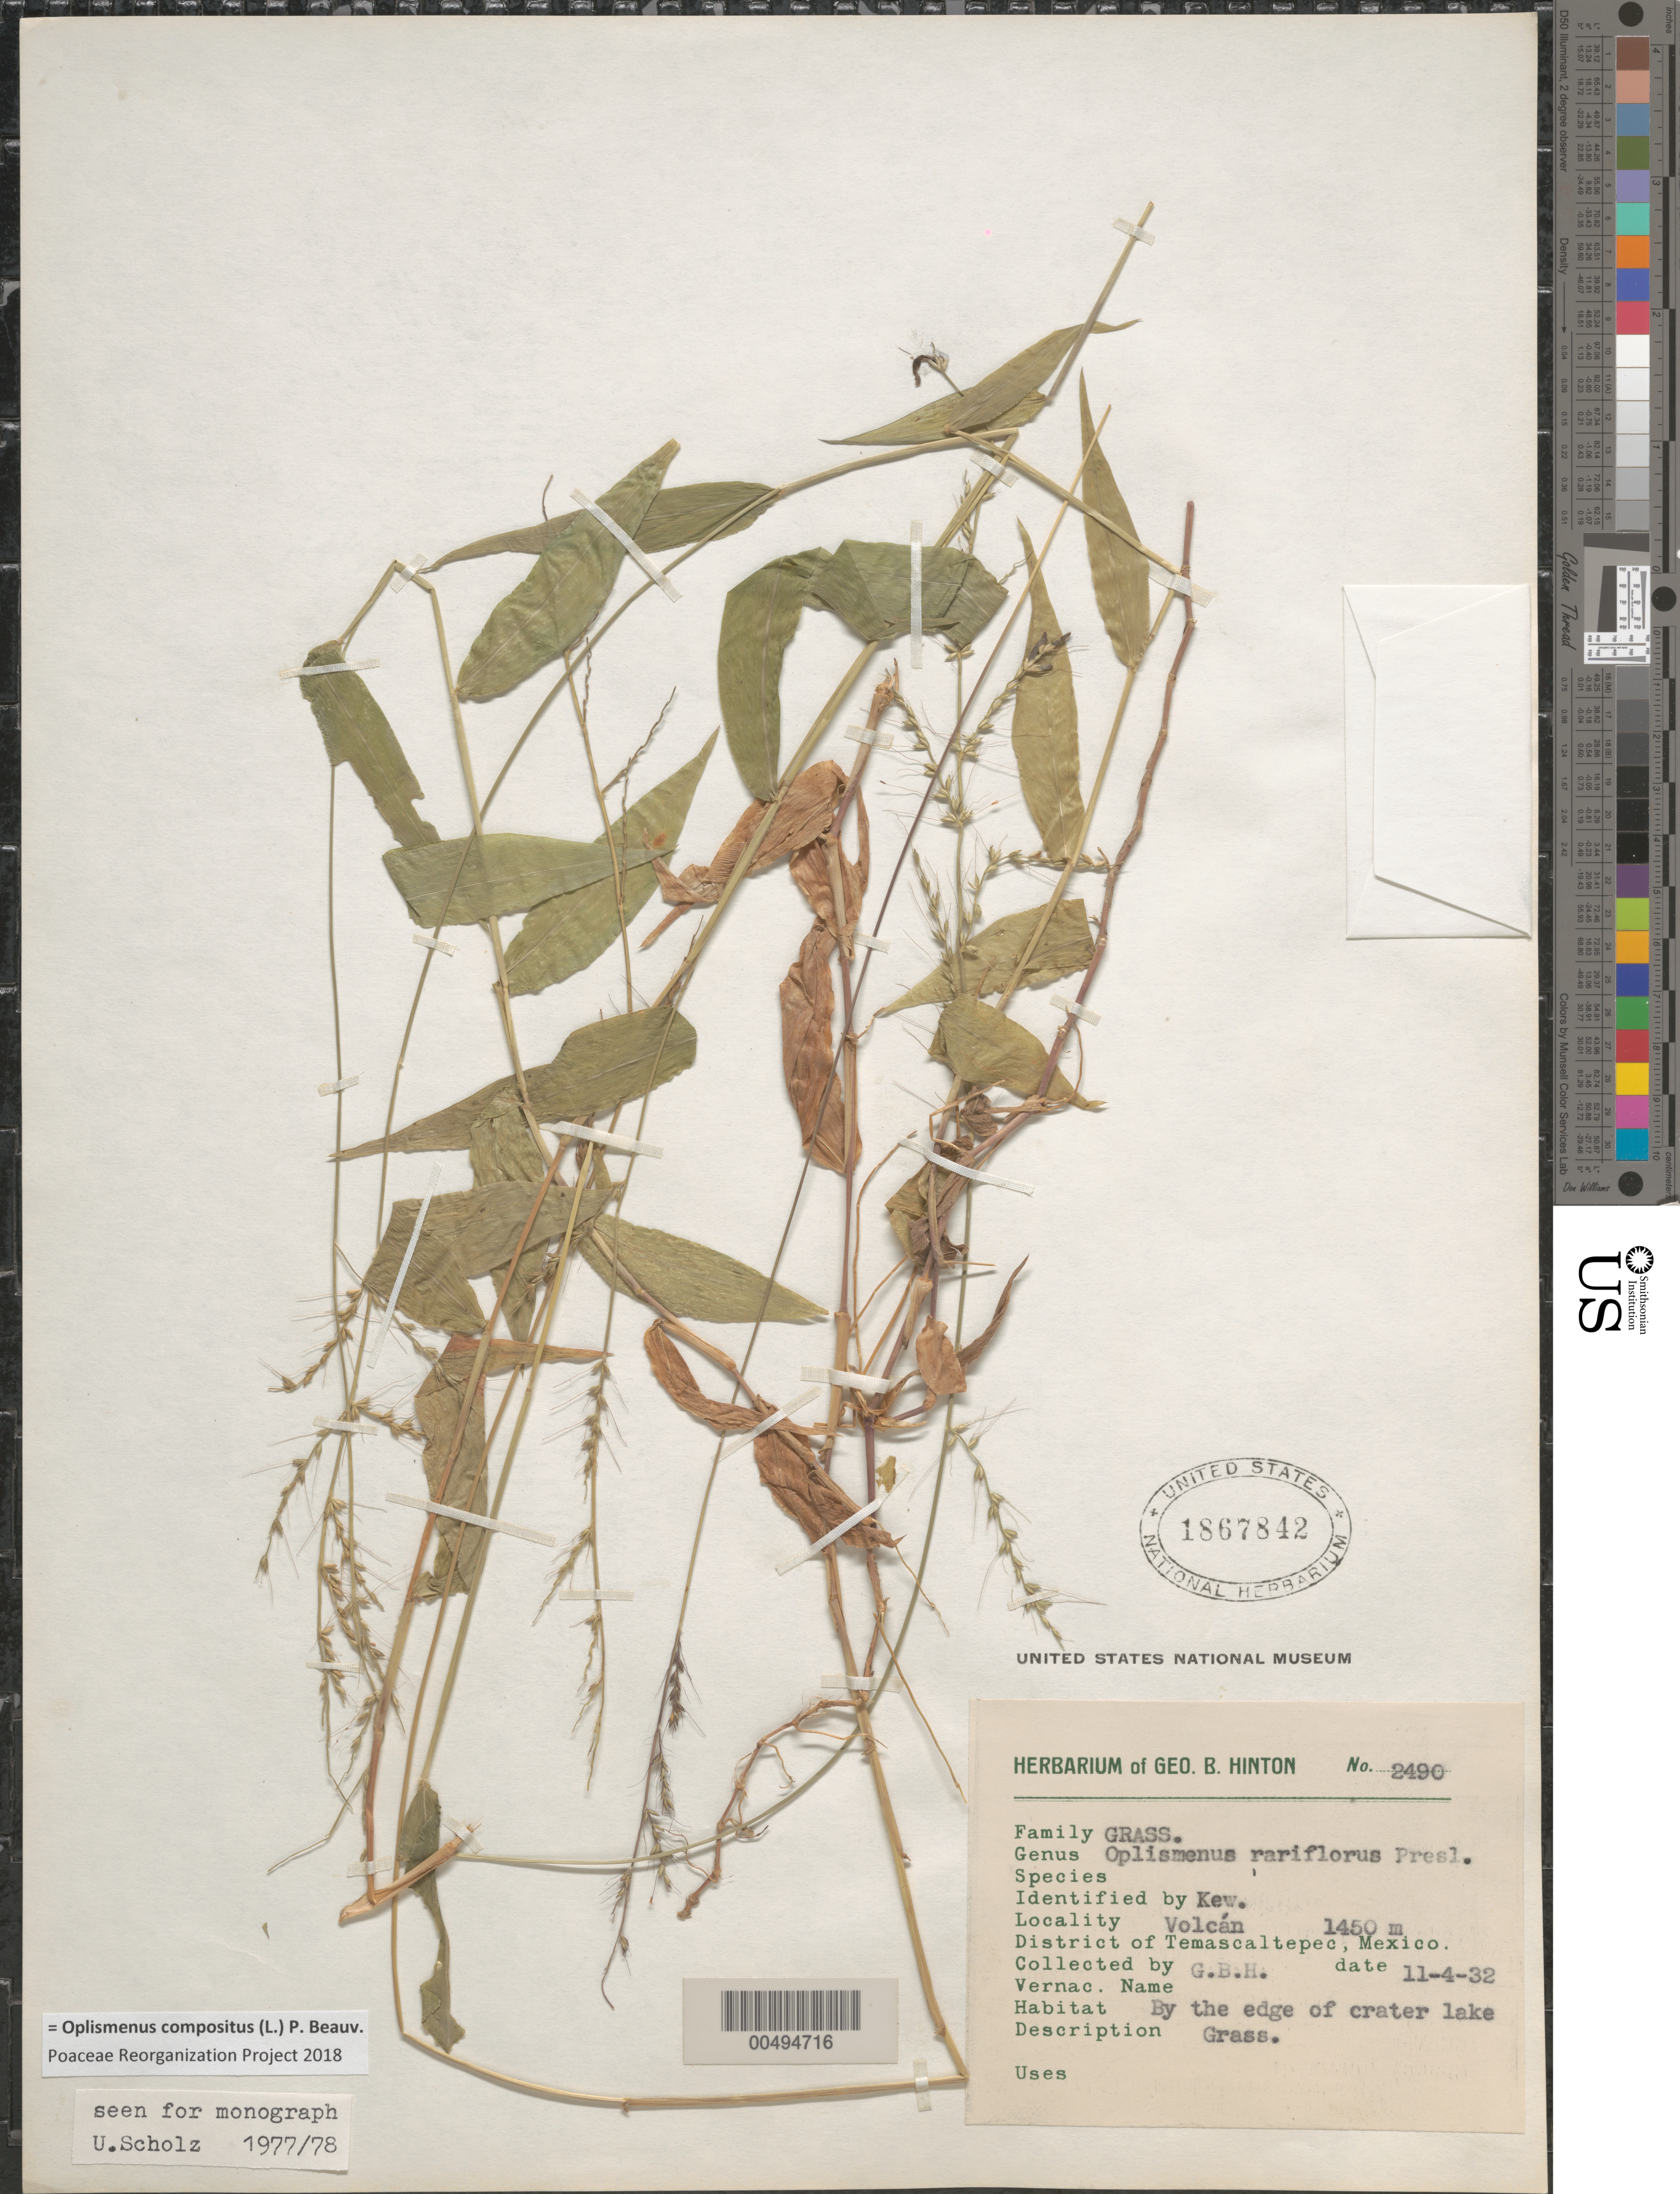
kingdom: Plantae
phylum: Tracheophyta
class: Liliopsida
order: Poales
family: Poaceae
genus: Oplismenus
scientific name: Oplismenus compositus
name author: (L.) P. Beauv.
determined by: Poaceae Reorganization Project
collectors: G. B. Hinton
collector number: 2490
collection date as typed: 11 Apr 1932 to 4 Nov 1932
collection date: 1932-04-11/1932-11-04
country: Mexico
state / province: México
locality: Volcán, Dist: Temascaltepec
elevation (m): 1450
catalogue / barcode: US 1867842